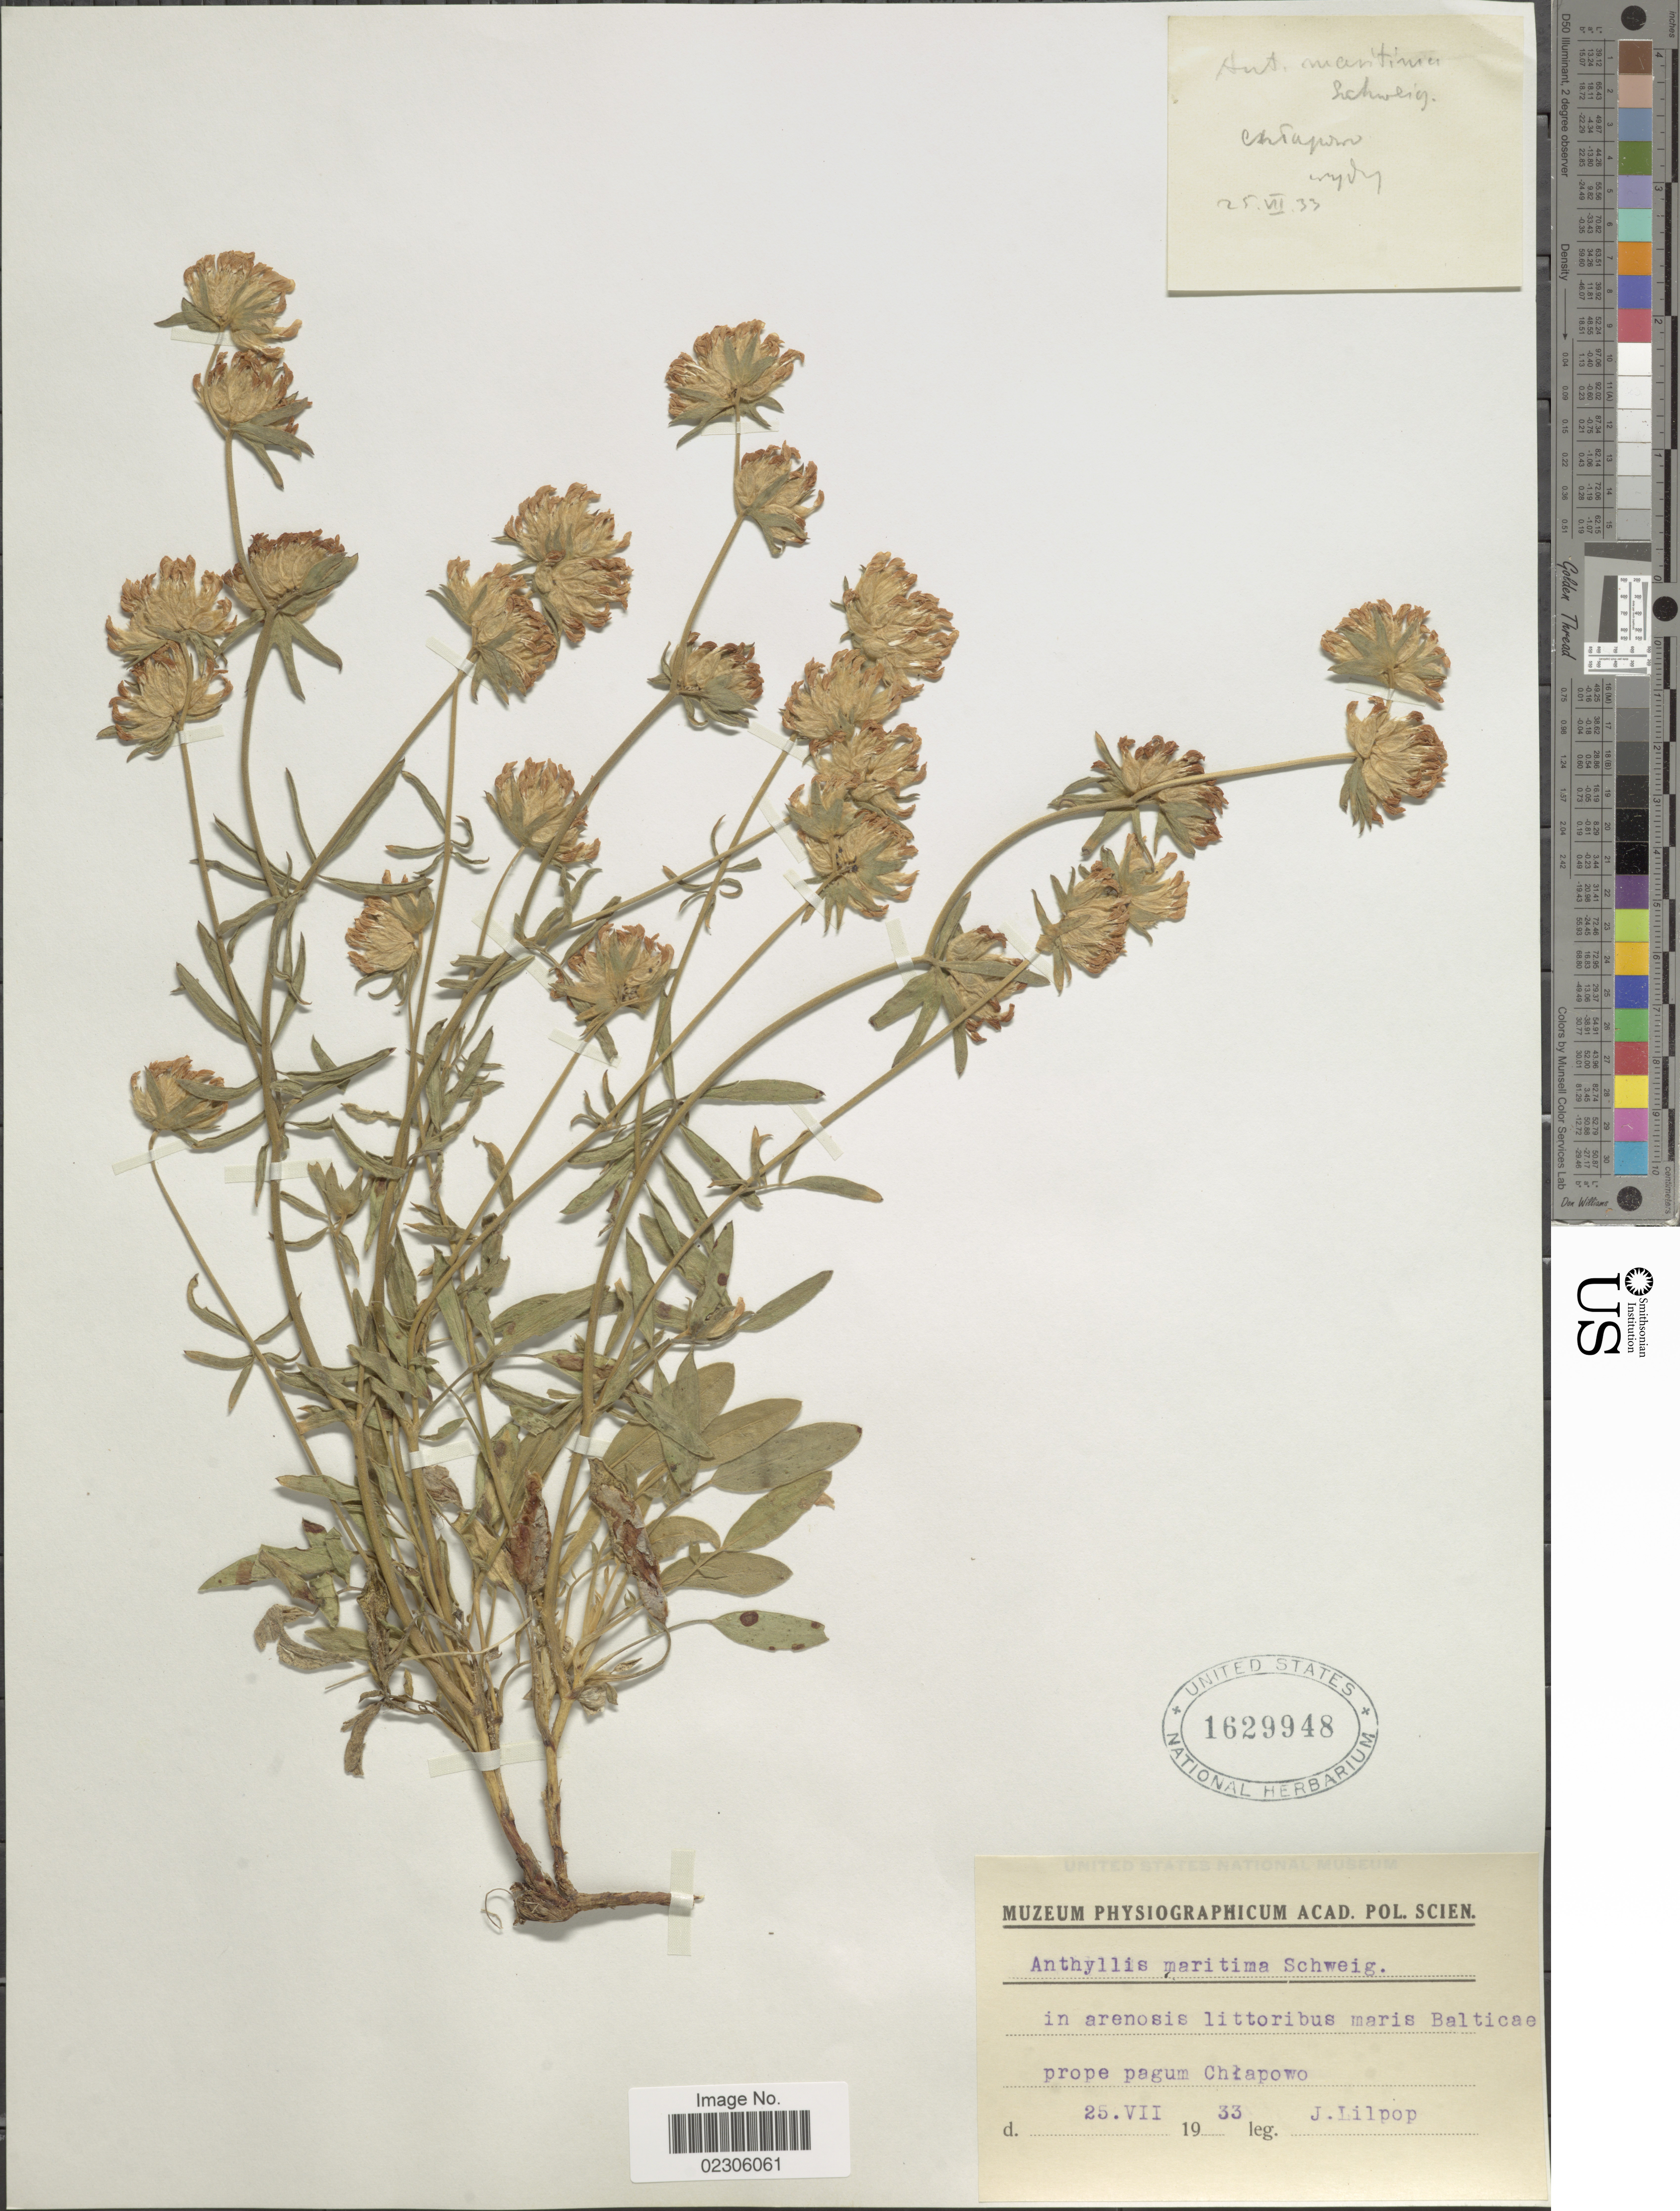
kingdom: Plantae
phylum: Tracheophyta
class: Magnoliopsida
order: Fabales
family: Fabaceae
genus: Anthyllis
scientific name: Anthyllis vulneraria subsp. maritima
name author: (Schweigg. ex Lange) Corb.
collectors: J. Lilpop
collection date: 1933-07-25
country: Poland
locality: Maris Balticae, prope pagum Chlapowo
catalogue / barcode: US 1629948